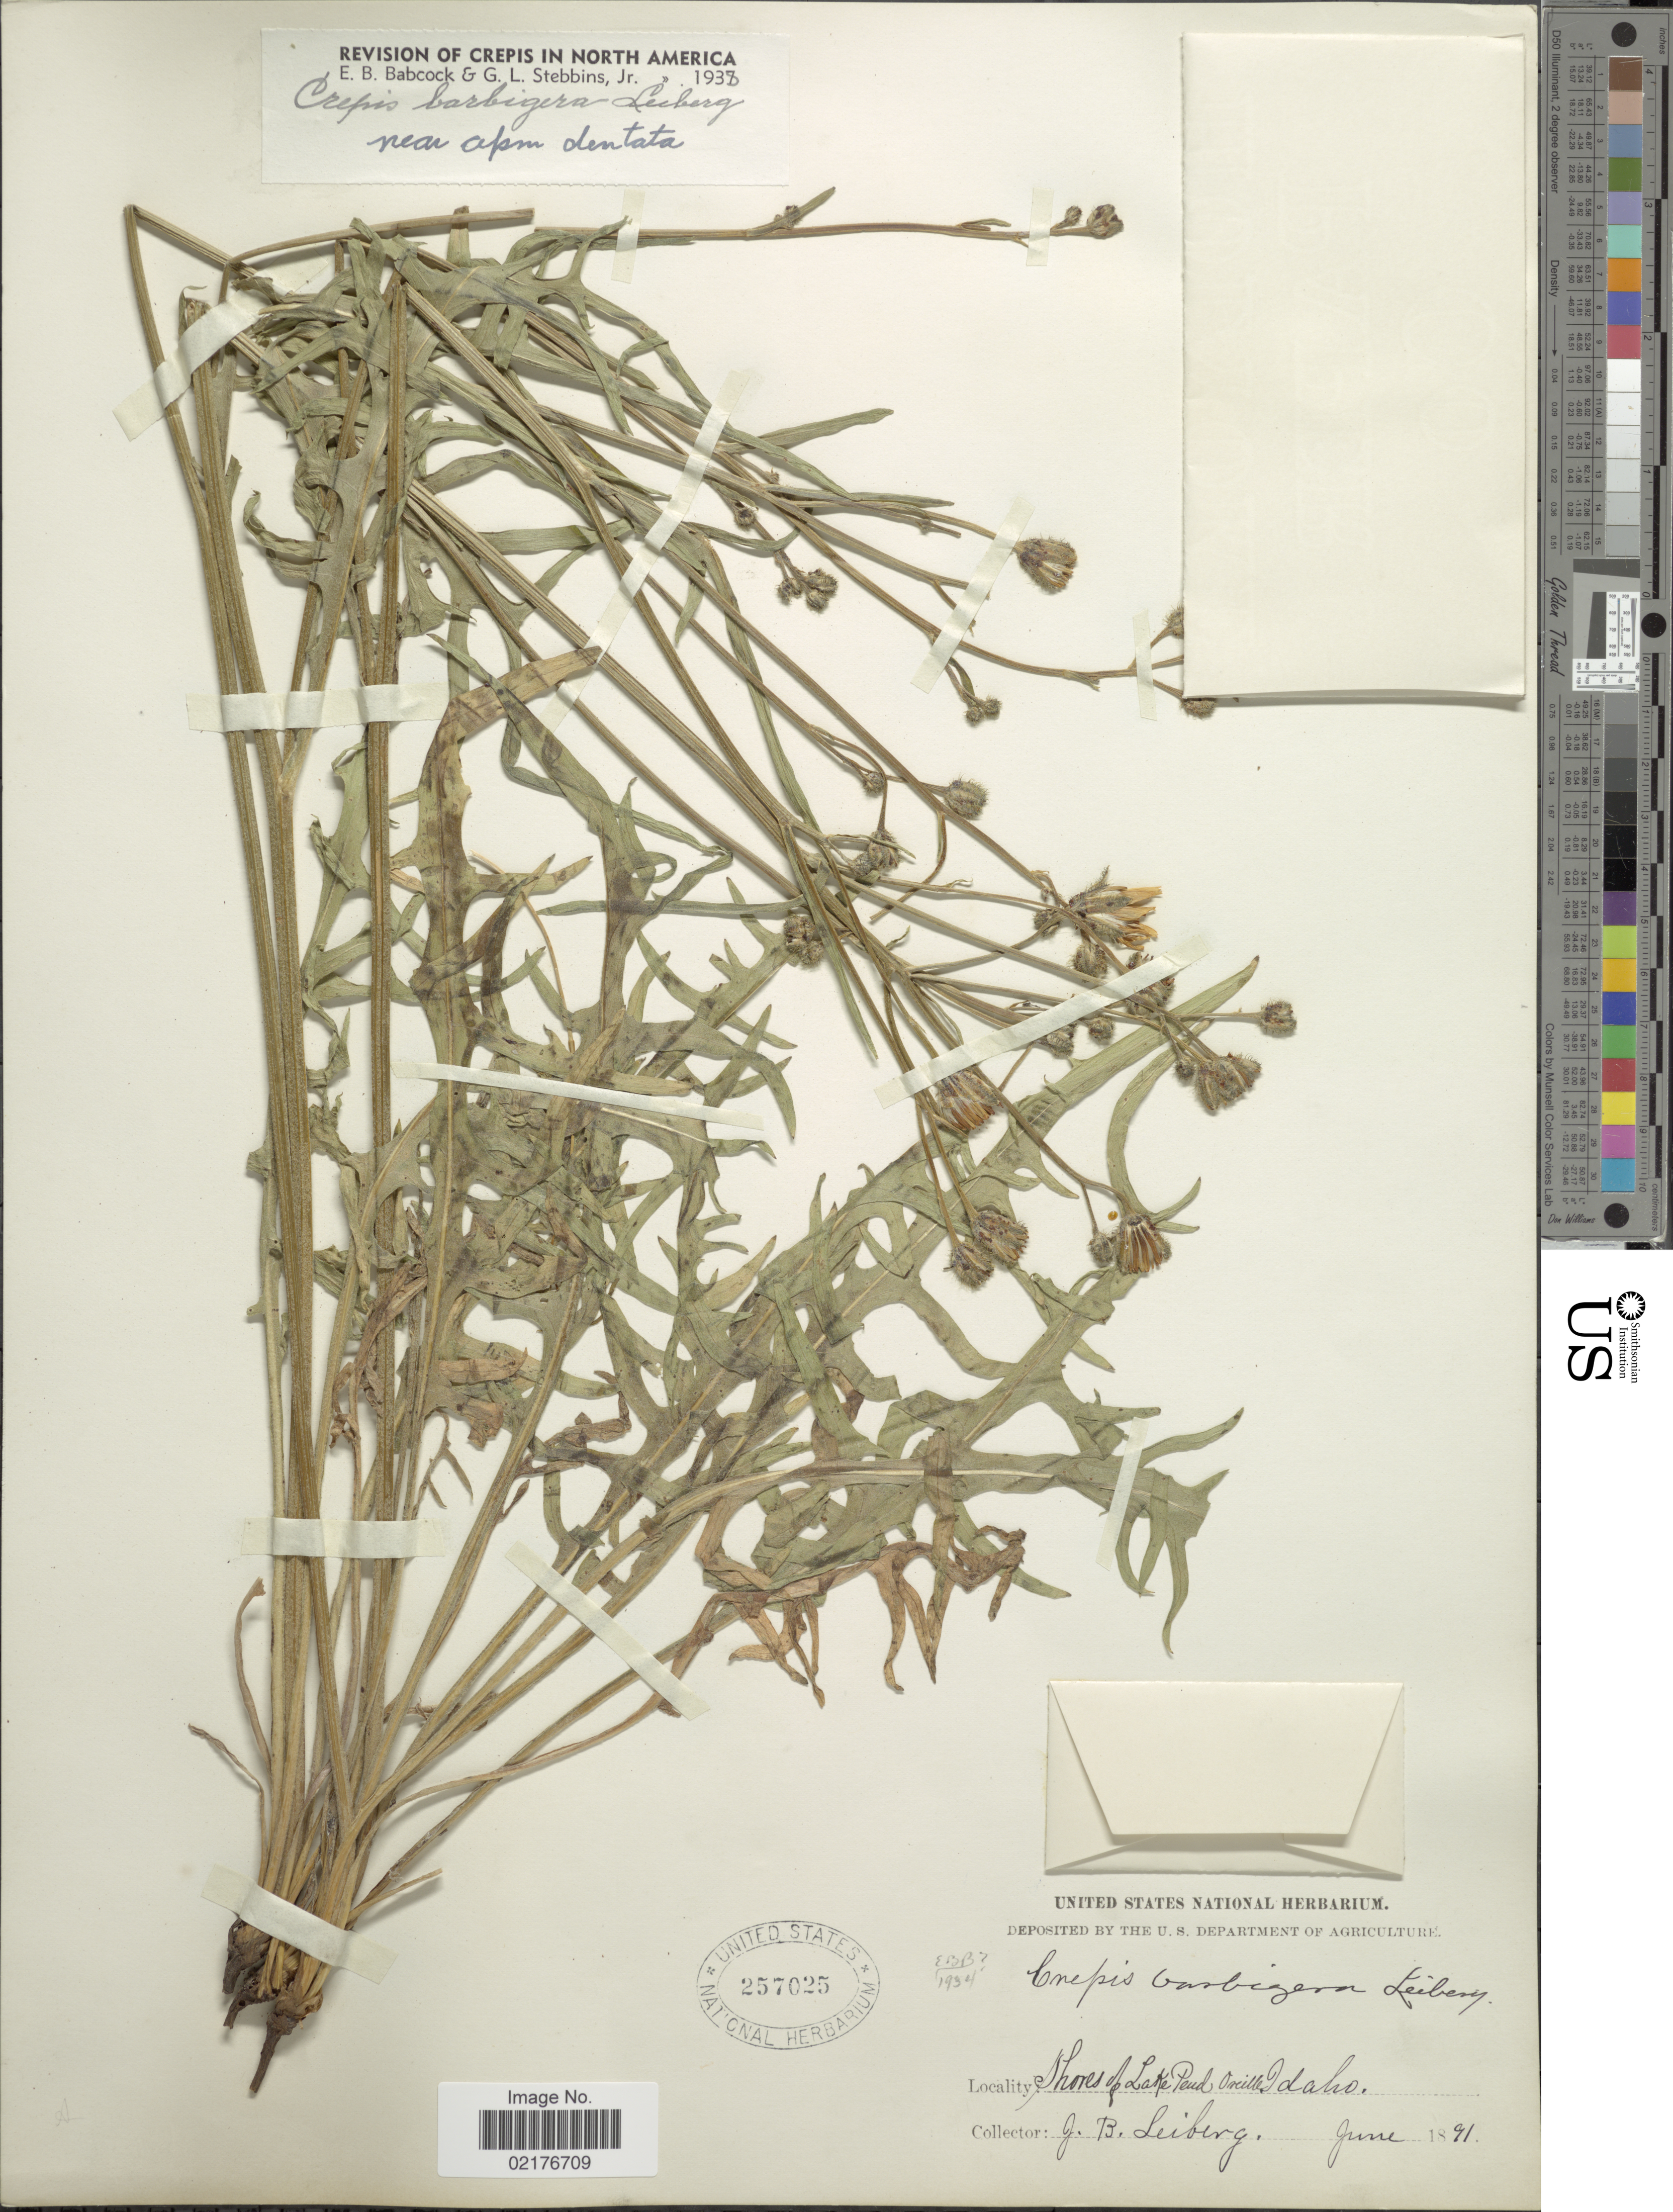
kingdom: Plantae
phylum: Tracheophyta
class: Magnoliopsida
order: Asterales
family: Asteraceae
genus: Crepis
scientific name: Crepis barbigera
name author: Leiberg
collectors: J. B. Leiberg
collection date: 1891-06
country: United States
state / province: Idaho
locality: Shores of Lake Pend Oreille, Idaho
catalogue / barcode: US 257025